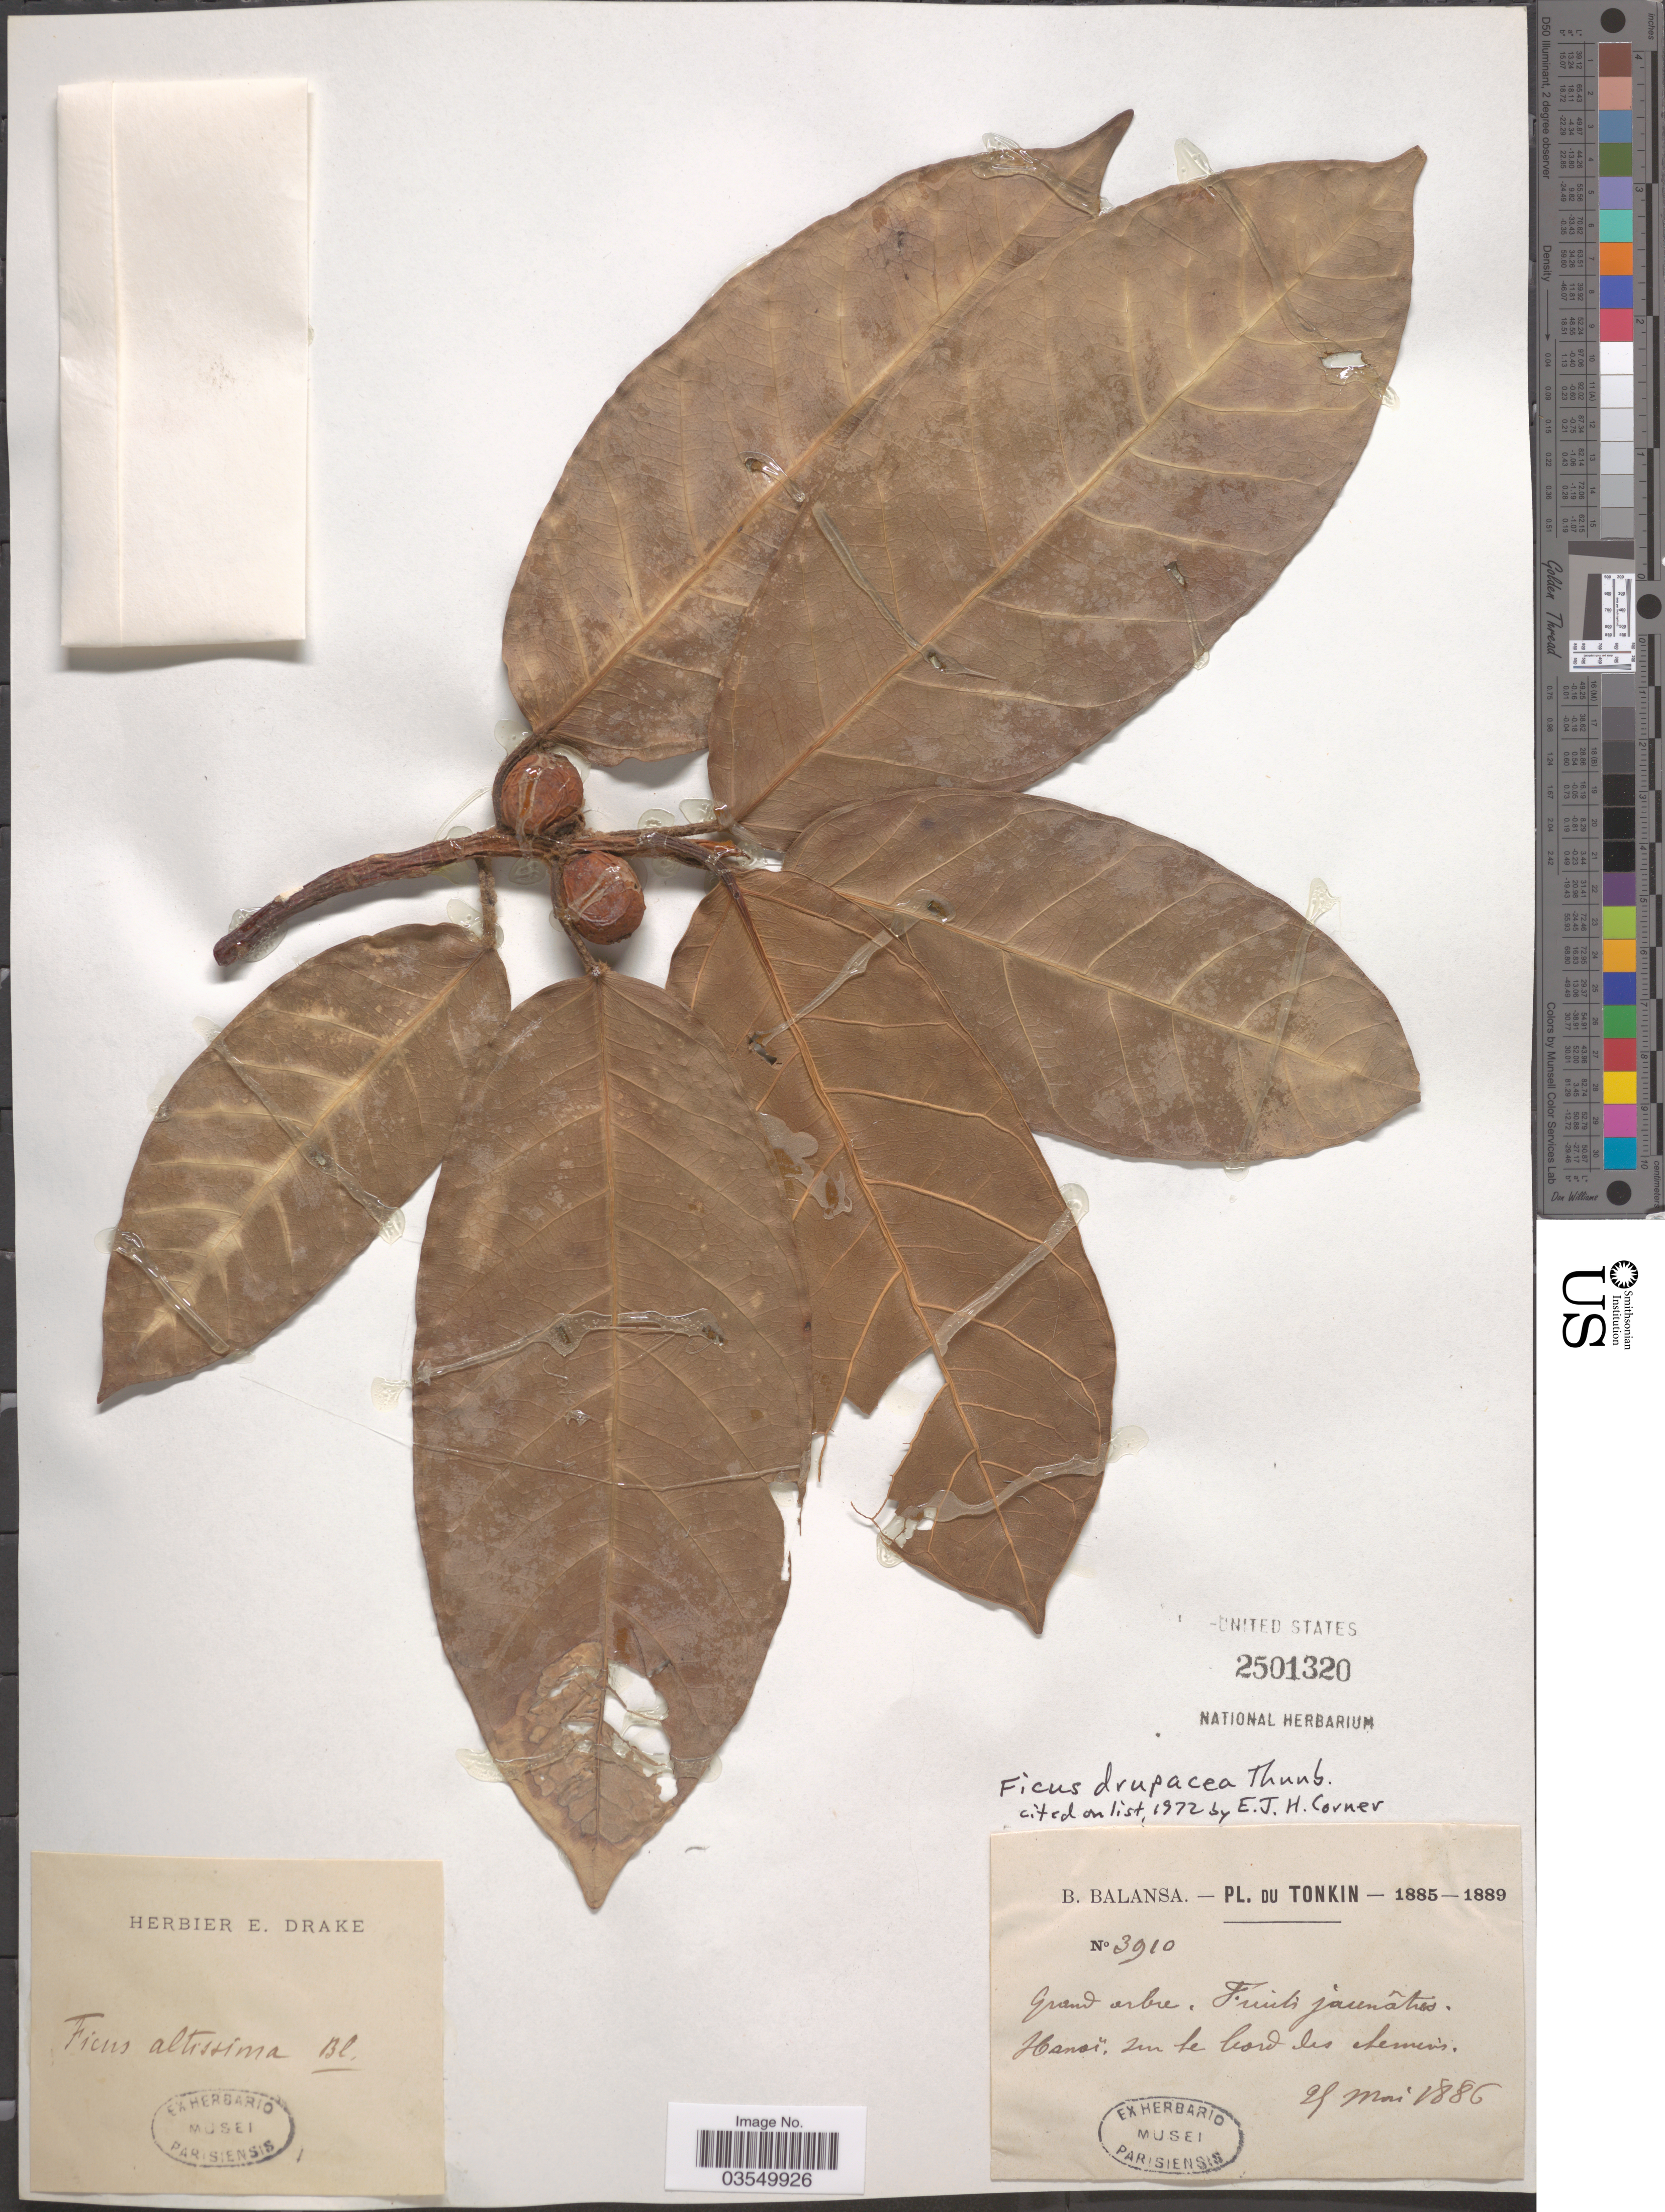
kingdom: Plantae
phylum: Tracheophyta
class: Magnoliopsida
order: Rosales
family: Moraceae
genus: Ficus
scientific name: Ficus drupacea var. drupacea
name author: Thunb.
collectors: B. Balansa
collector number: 3910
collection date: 1886-05-25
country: Vietnam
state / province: Ha Noi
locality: Tonkin. Hanoï. In le bord les chemins.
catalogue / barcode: US 2501320